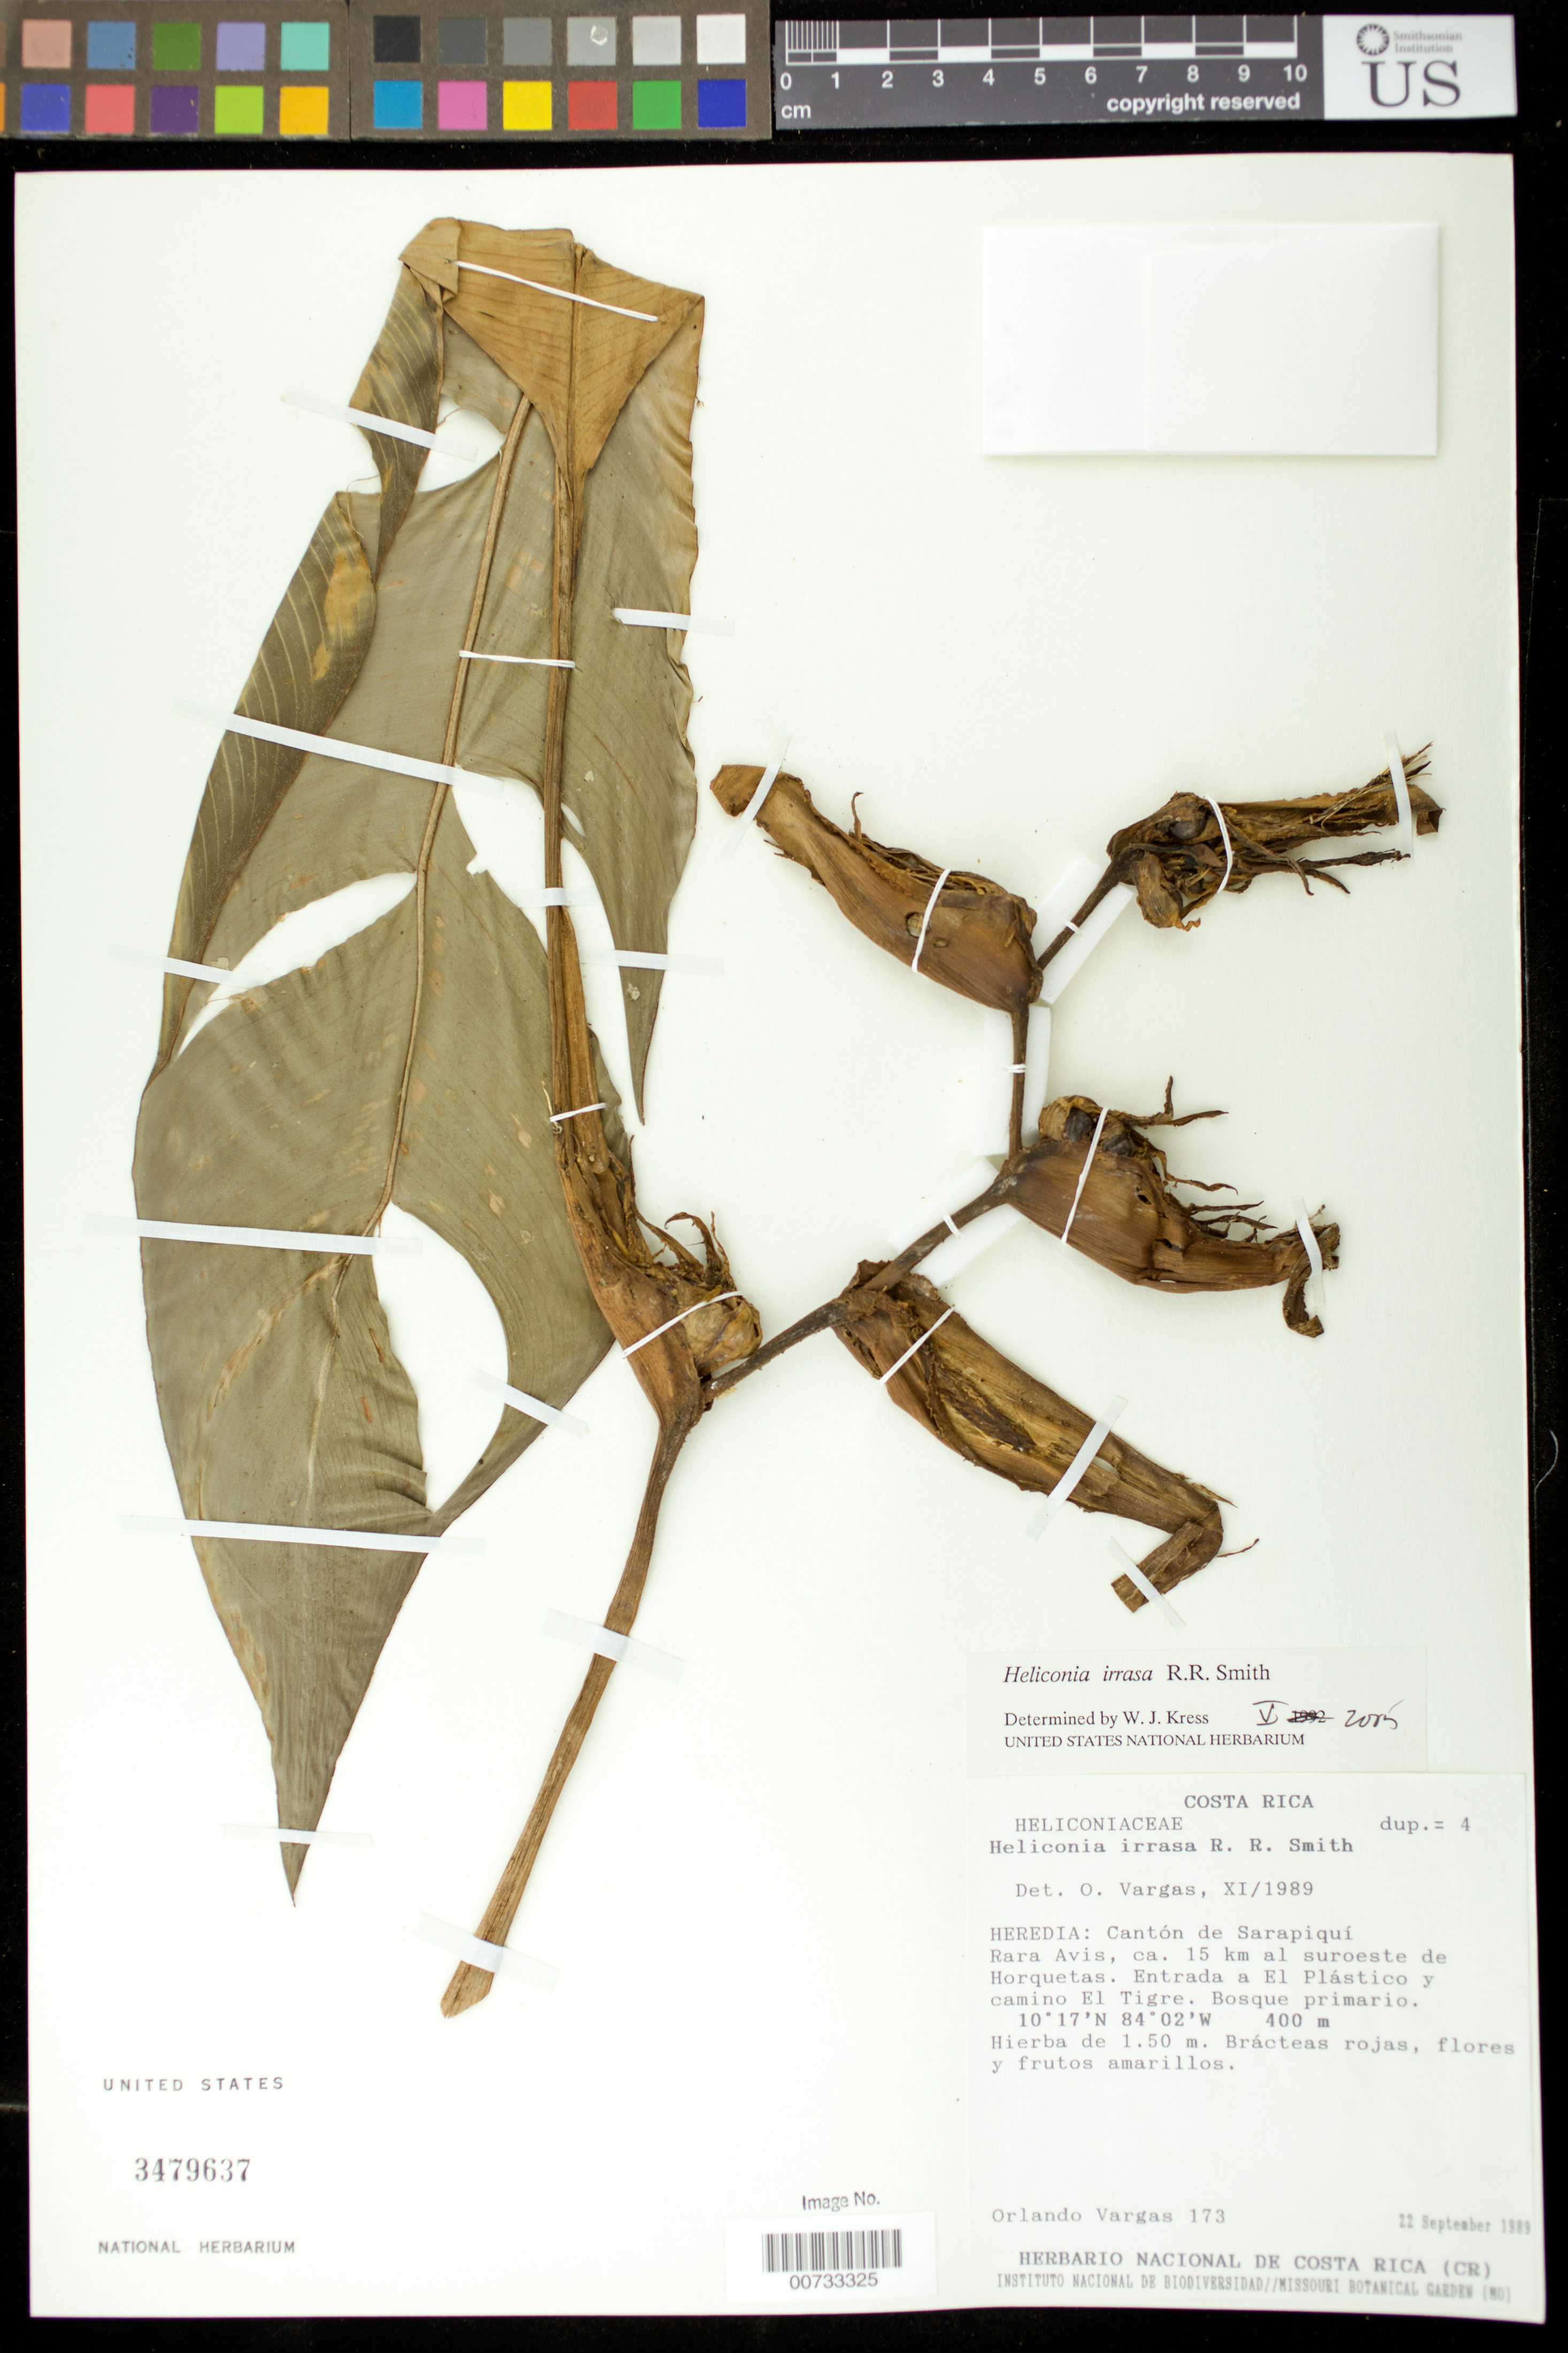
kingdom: Plantae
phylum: Tracheophyta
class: Liliopsida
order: Zingiberales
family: Heliconiaceae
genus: Heliconia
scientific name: Heliconia irrasa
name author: Lane ex R.R. Sm.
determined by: Kress, W. J., (US), Smithsonian Institution - National Museum of Natural History (UNITED STATES)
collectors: O. Vargas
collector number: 173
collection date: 1989-09-22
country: Costa Rica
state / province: Heredia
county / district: Sarapiqui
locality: Rara Avis, ca. 15 km al suroeste de Horquetas. Entrada a El Plastico y camino El Tigre.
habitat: Bosque primario.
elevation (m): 400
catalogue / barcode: US 3479637